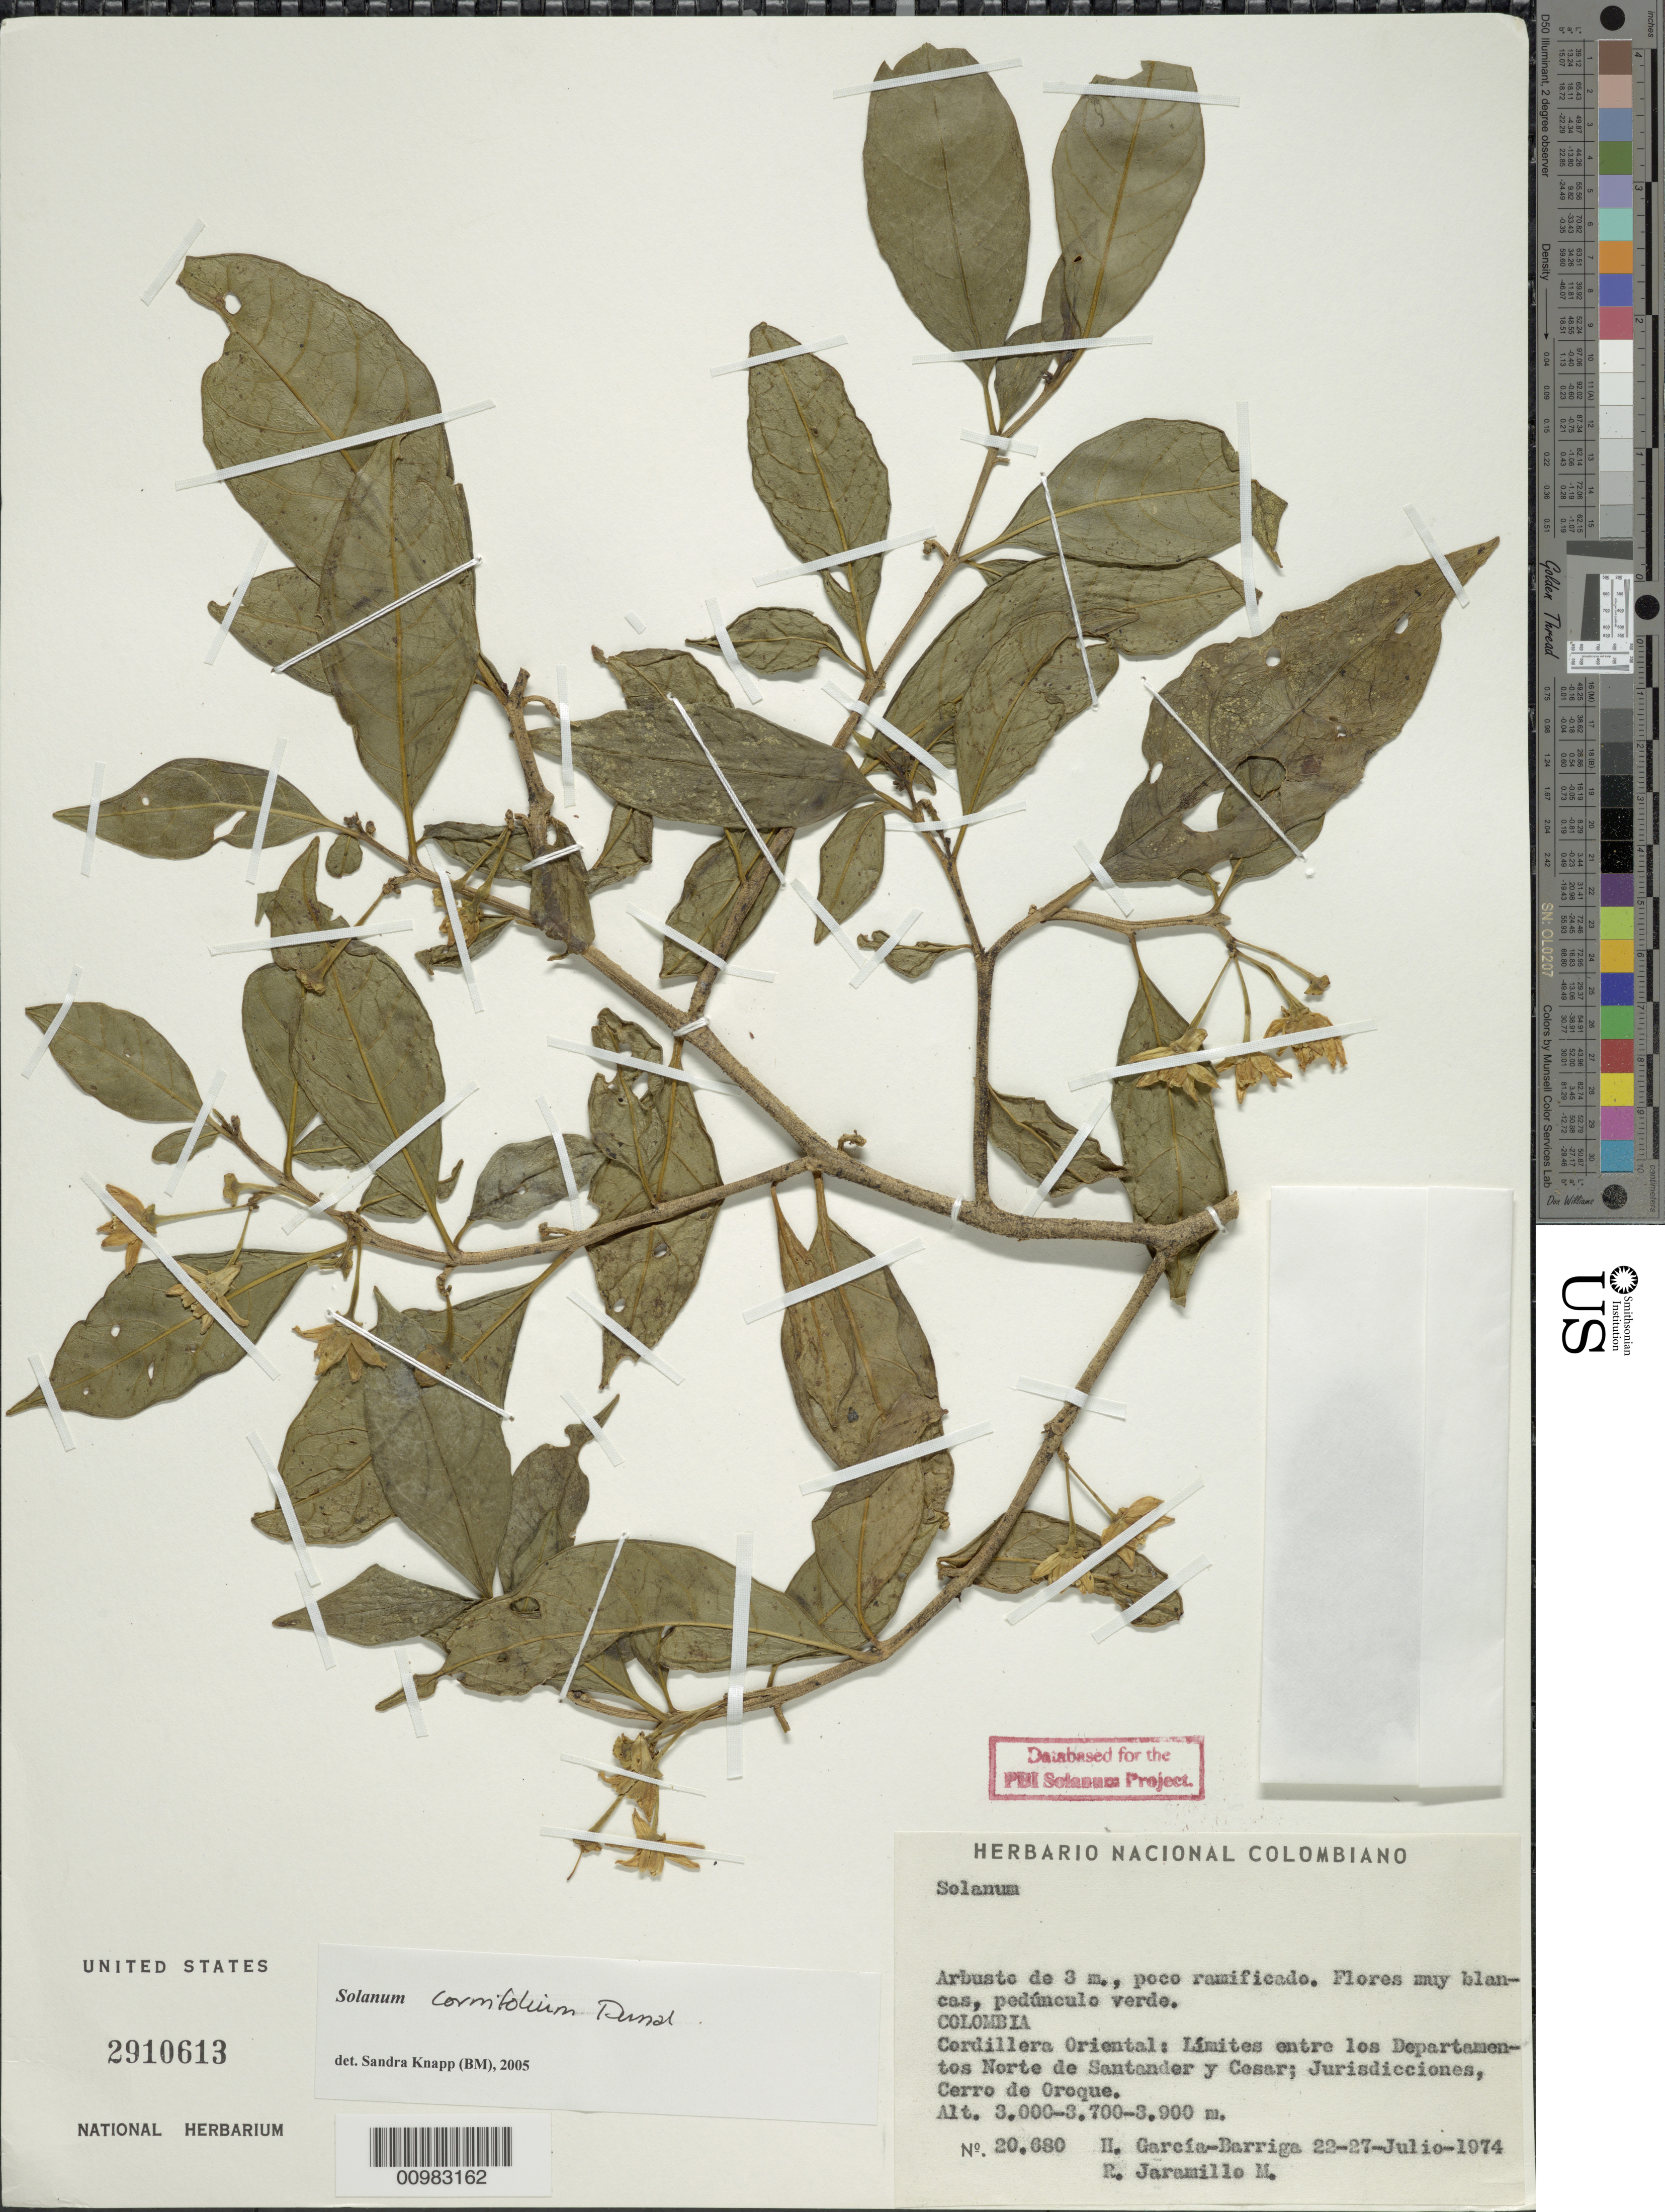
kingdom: Plantae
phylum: Tracheophyta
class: Magnoliopsida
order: Solanales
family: Solanaceae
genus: Solanum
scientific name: Solanum cornifolium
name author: Dunal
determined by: Knapp, S. D.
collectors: H. García Barriga & R. Jaramillo M.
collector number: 20680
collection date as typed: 22 Jul 1974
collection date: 1974-07-22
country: Colombia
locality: Cordillera Oriental, limtes entre los Departmentos Norte de Santander y Cesar, Jurisdicciones, Cerro de Oroque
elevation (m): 3000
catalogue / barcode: US 2910613